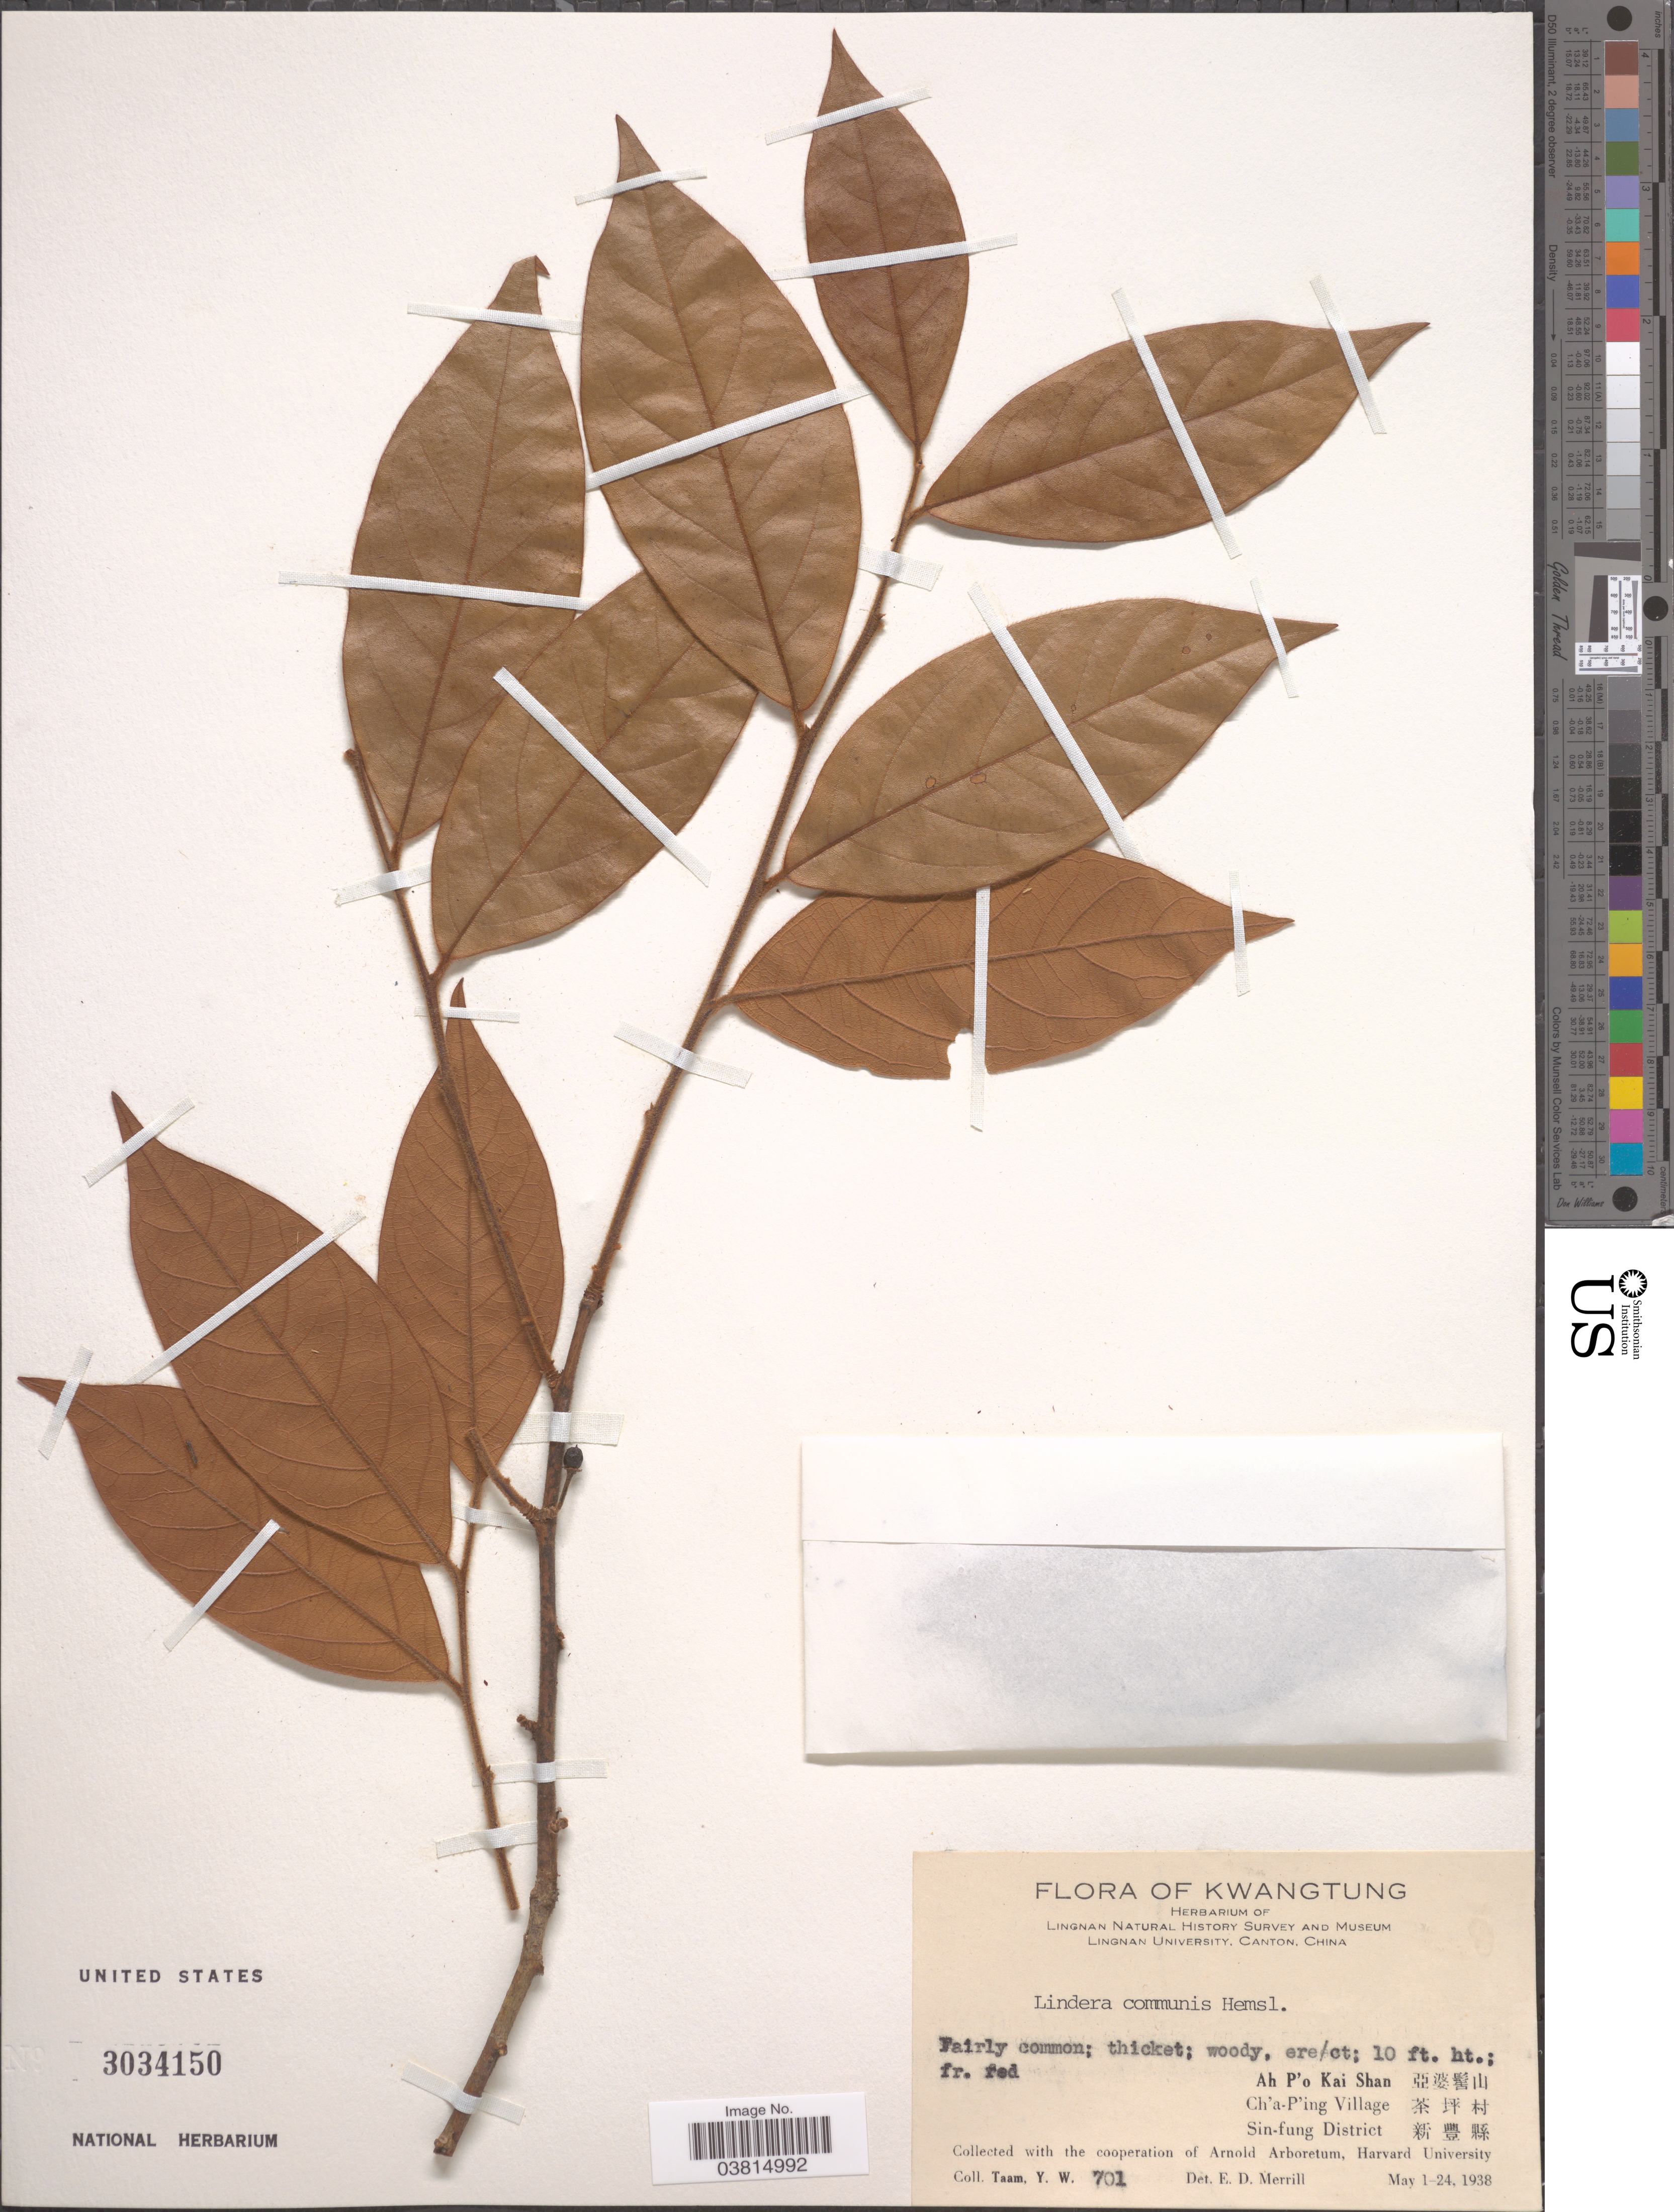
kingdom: Plantae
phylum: Tracheophyta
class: Magnoliopsida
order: Laurales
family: Lauraceae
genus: Lindera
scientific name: Lindera communis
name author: Hemsl.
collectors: Y. W. Taam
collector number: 701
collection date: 1938-05-01/1938-05-24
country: China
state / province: Guangdong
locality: Kwangtung. Ah P'o Kai Shan. X. Ch'a-P'ing Village. X, Sin-fung District. X.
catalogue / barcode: US 3034150